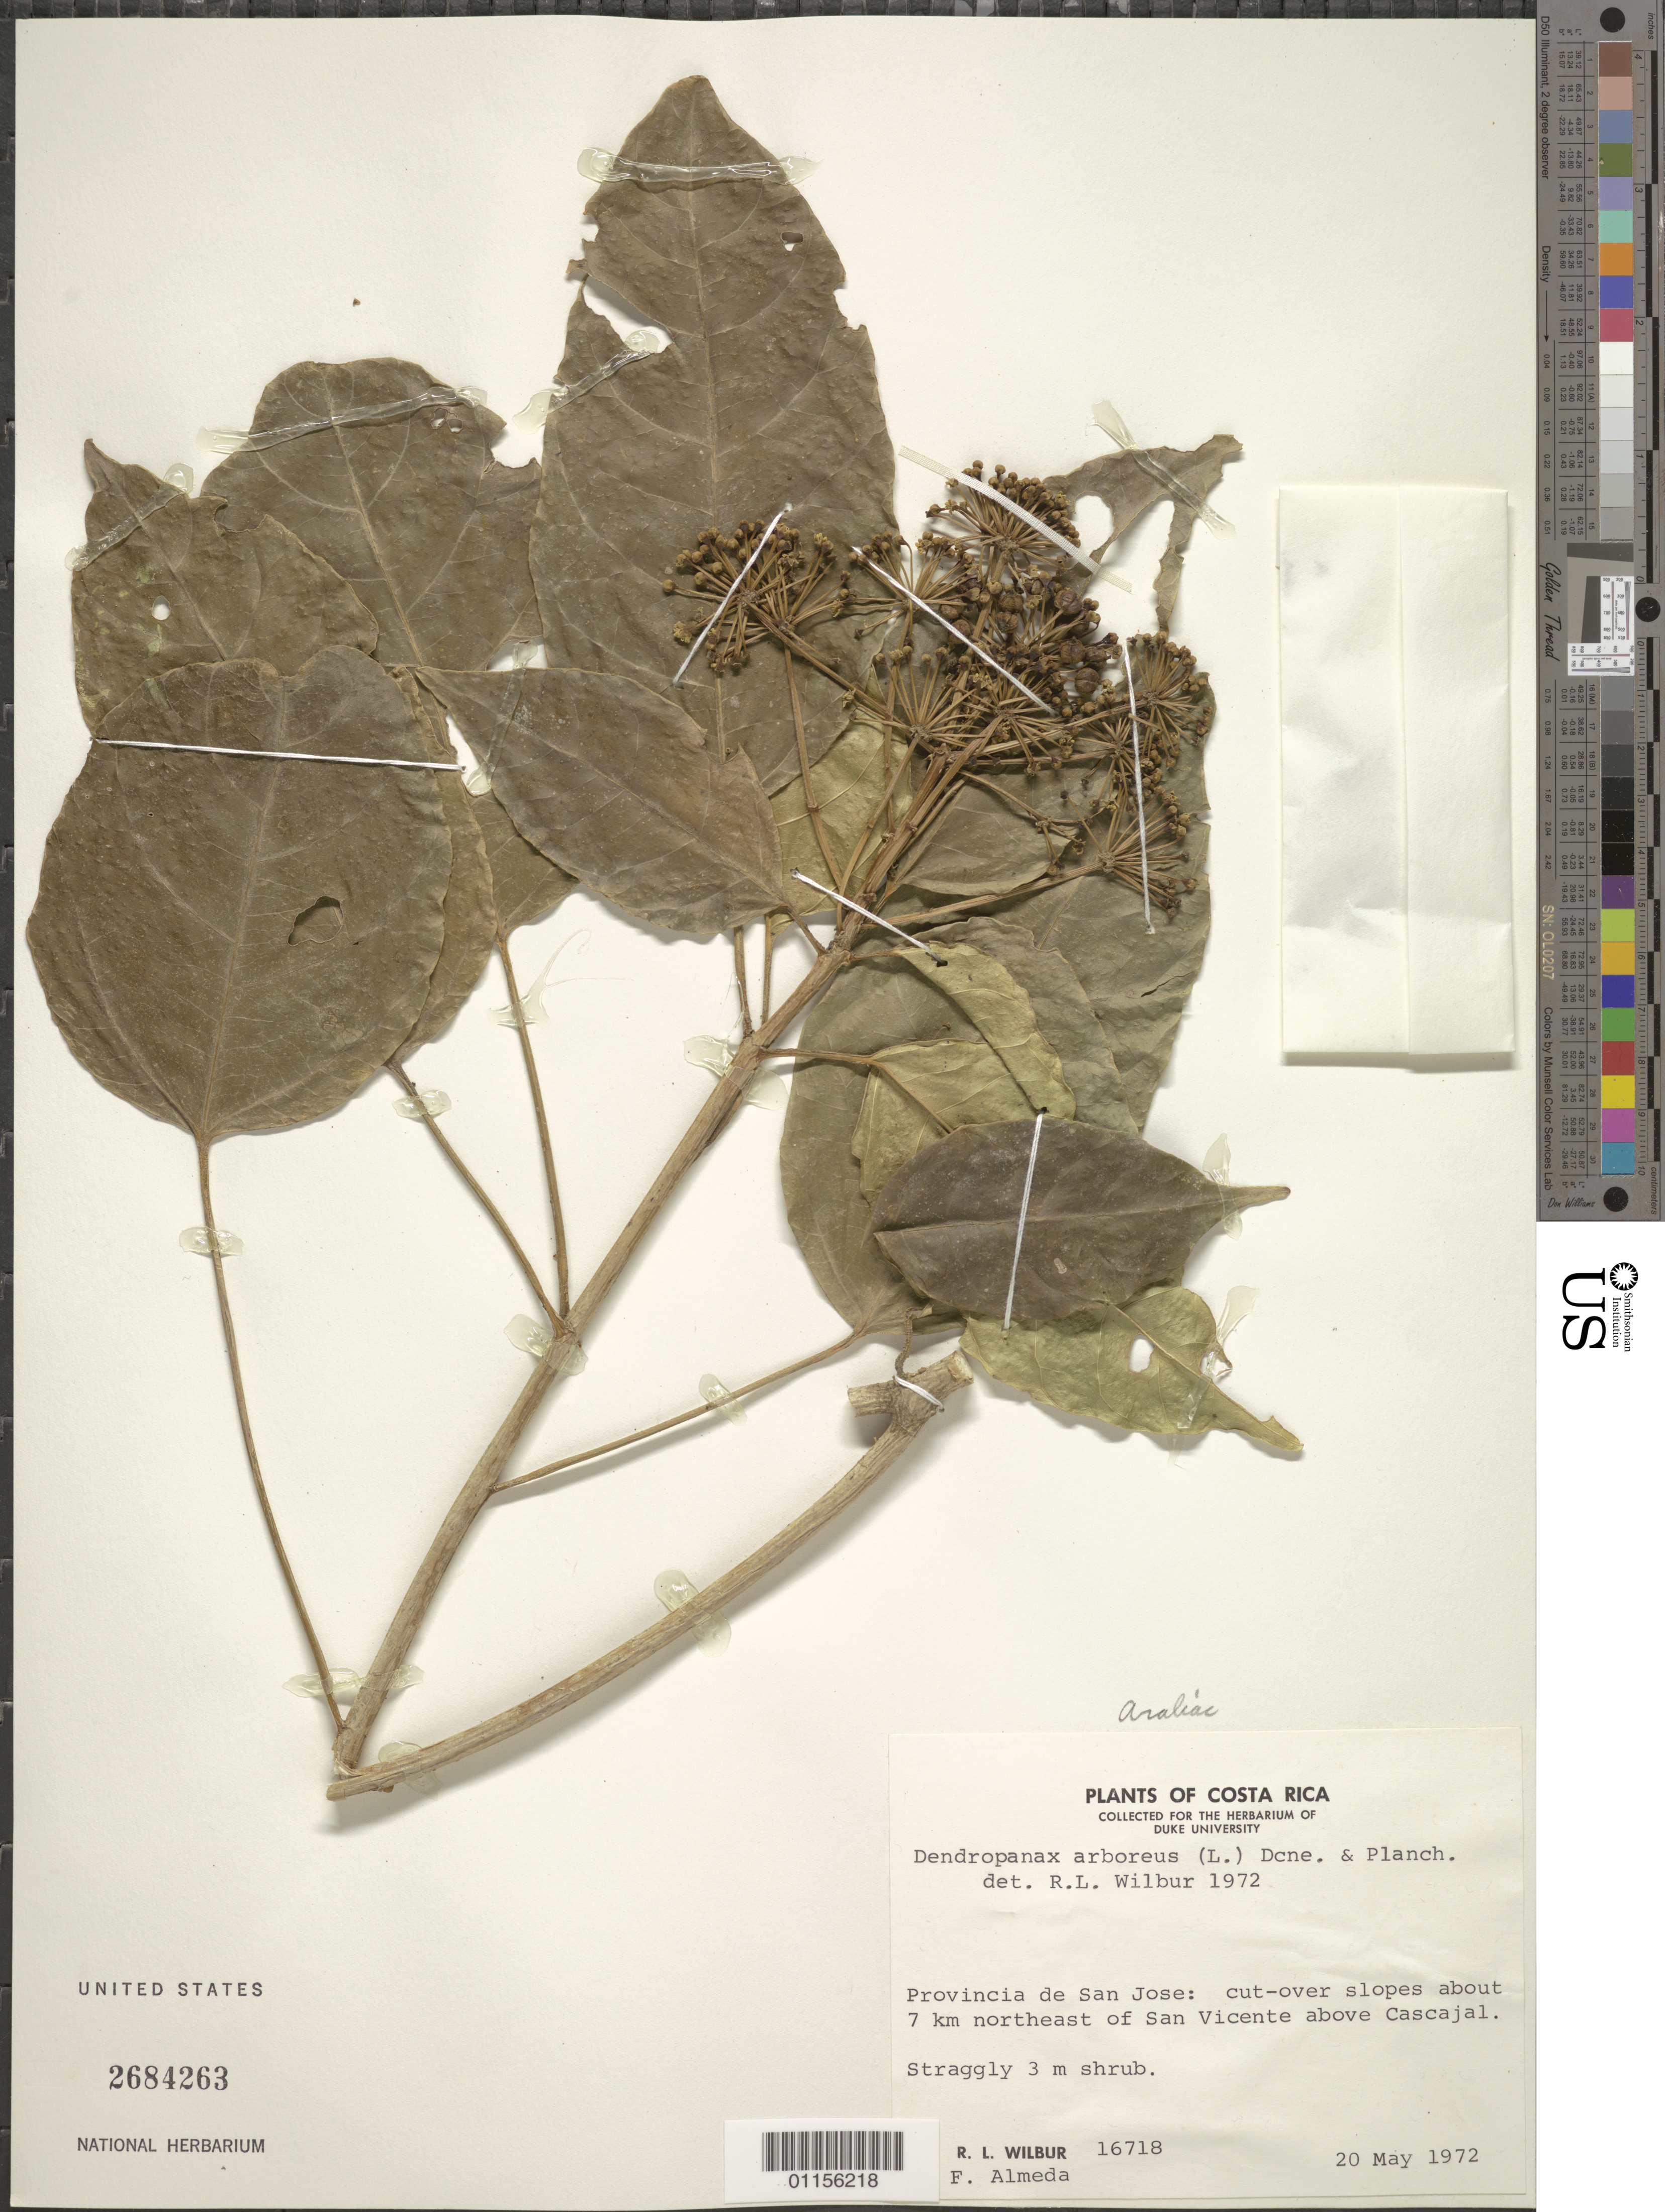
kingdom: Plantae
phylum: Tracheophyta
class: Magnoliopsida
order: Apiales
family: Araliaceae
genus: Dendropanax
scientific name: Dendropanax arboreus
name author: (L.) Decne. & Planch.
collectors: R. L. Wilbur & F. Almeda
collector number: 16718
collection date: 1972-05-20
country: Costa Rica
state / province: San José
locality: About 7 km N of San Vicente above Cascajal.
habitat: Straggly shrub. Cut-over slopes.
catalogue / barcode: US 2684263